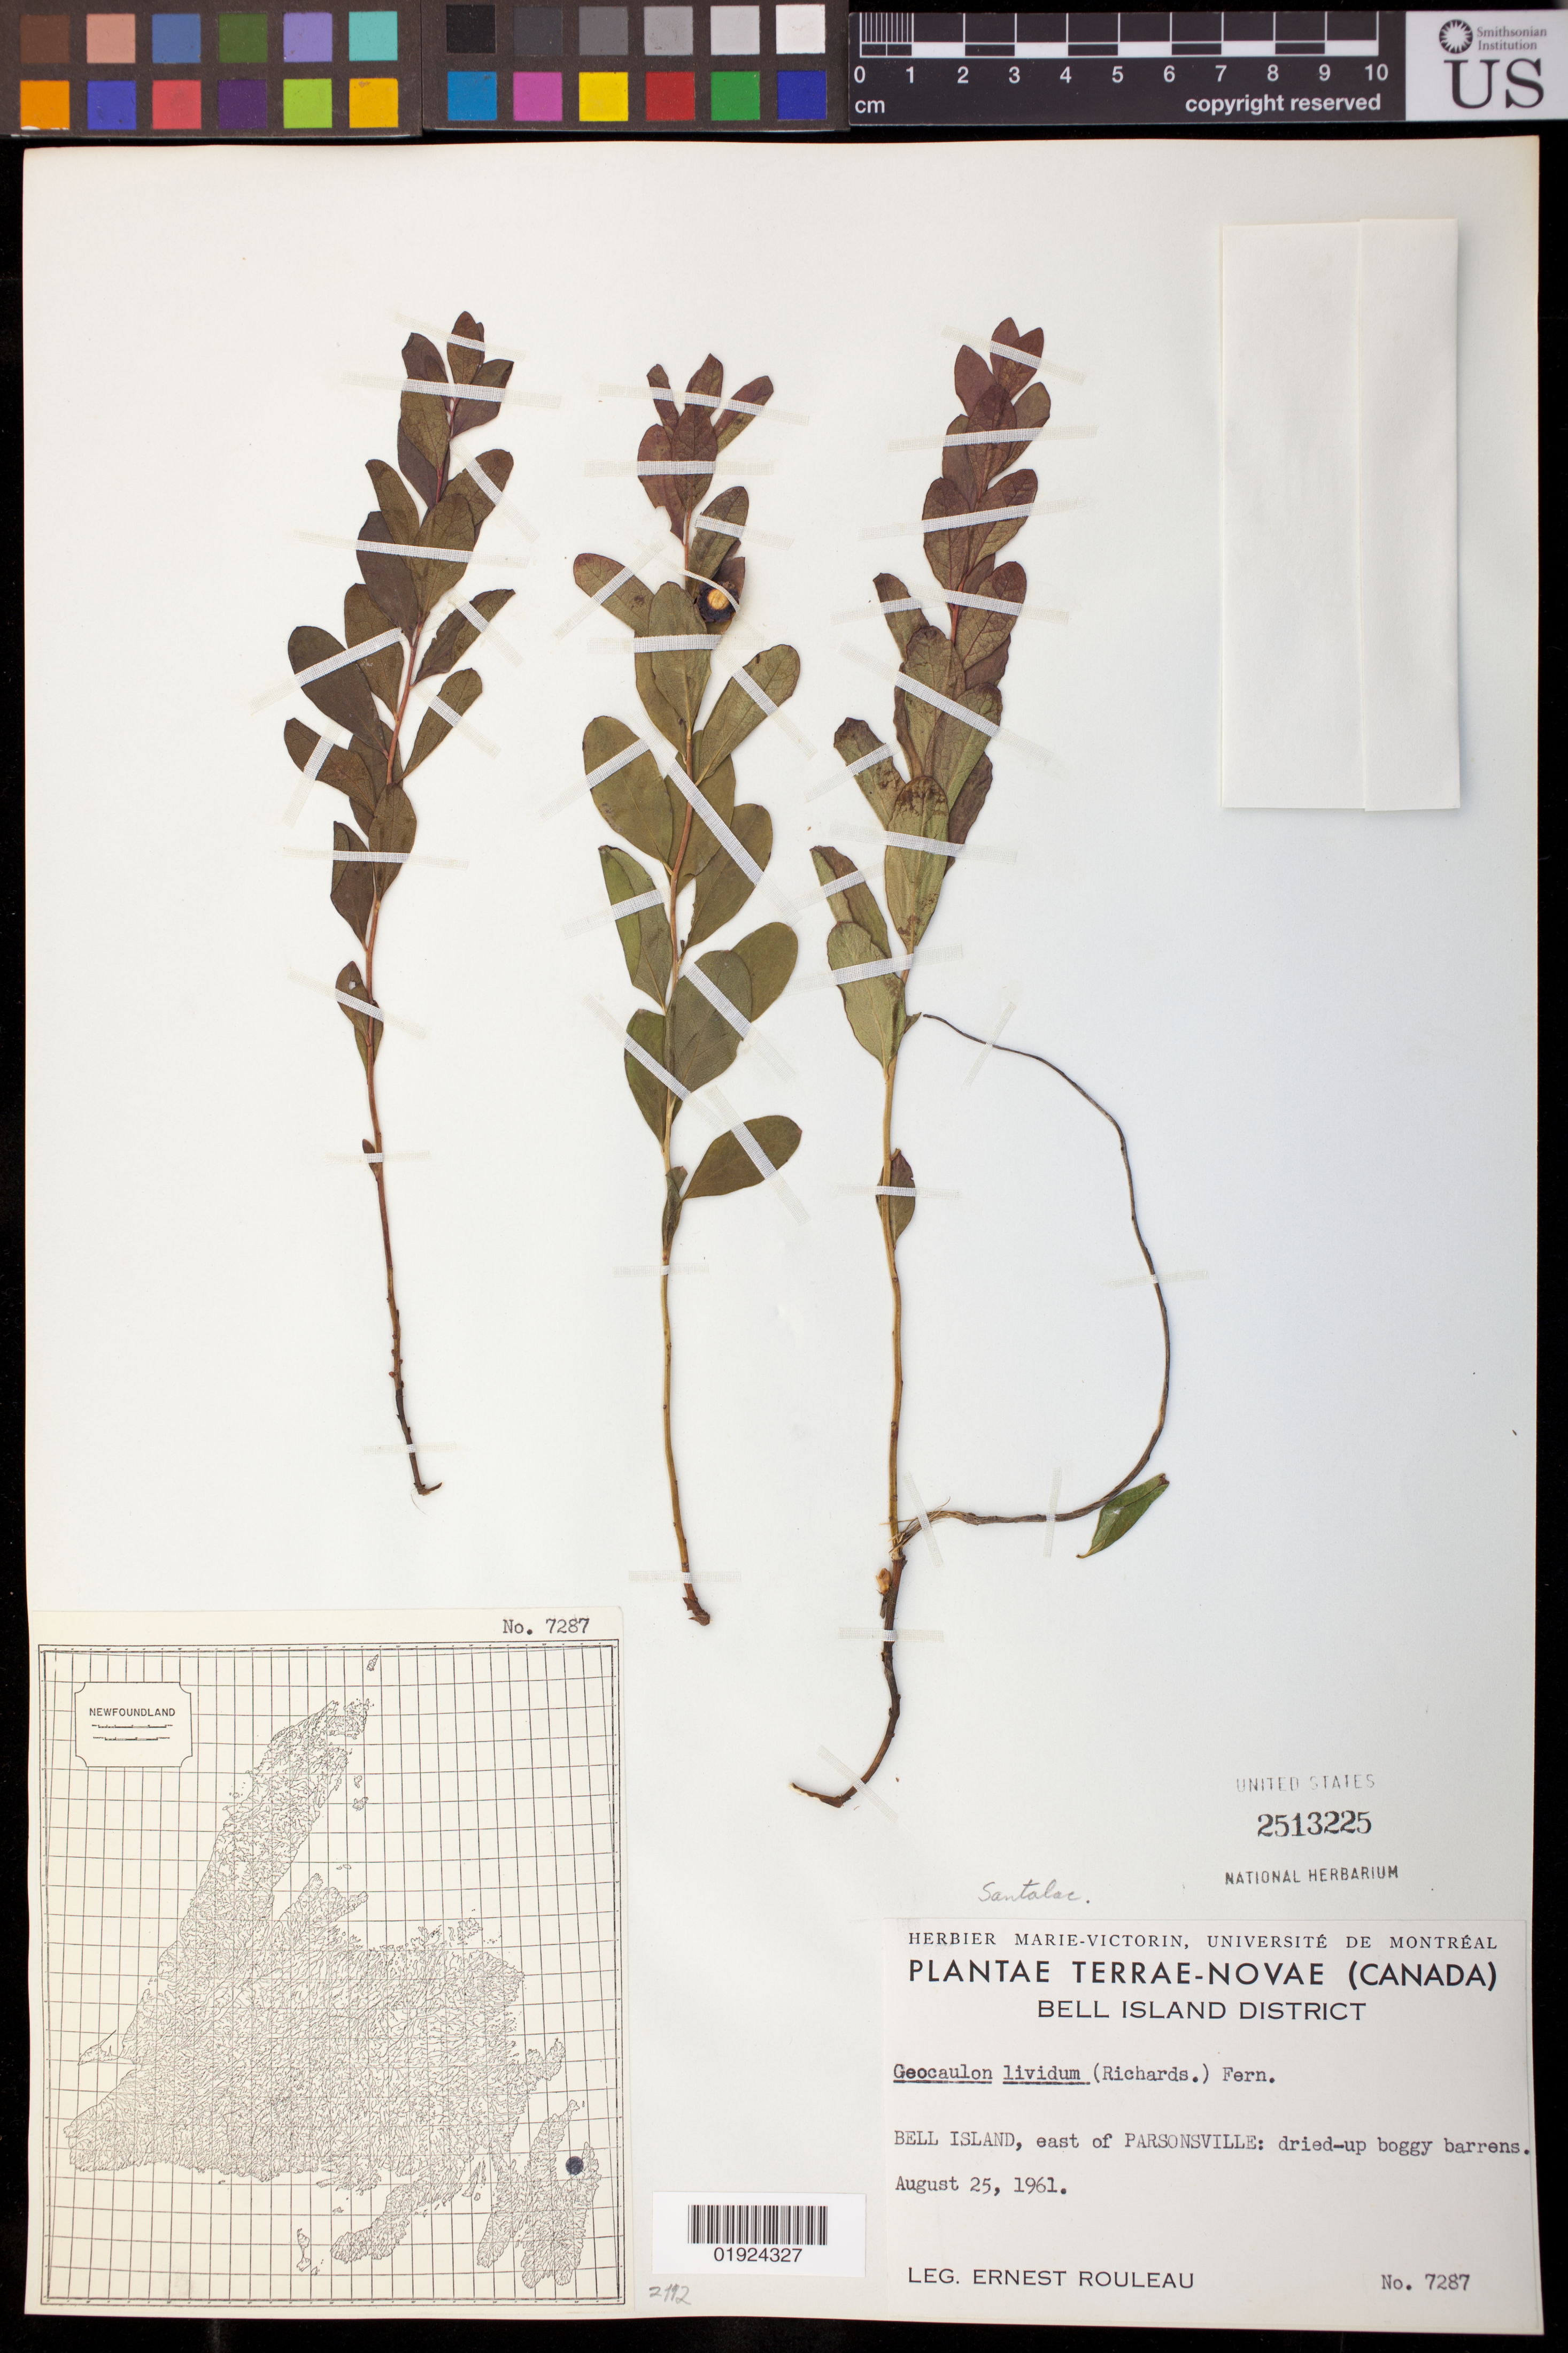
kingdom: Plantae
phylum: Tracheophyta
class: Magnoliopsida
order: Santalales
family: Comandraceae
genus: Geocaulon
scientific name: Geocaulon lividum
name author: (Richardson) Fernald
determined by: Piehl, M. A.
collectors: E. Rouleau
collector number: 7287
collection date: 1961-08-25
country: Canada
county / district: Bell Island District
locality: Bell Island, east of Parsonsville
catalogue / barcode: US 2513225